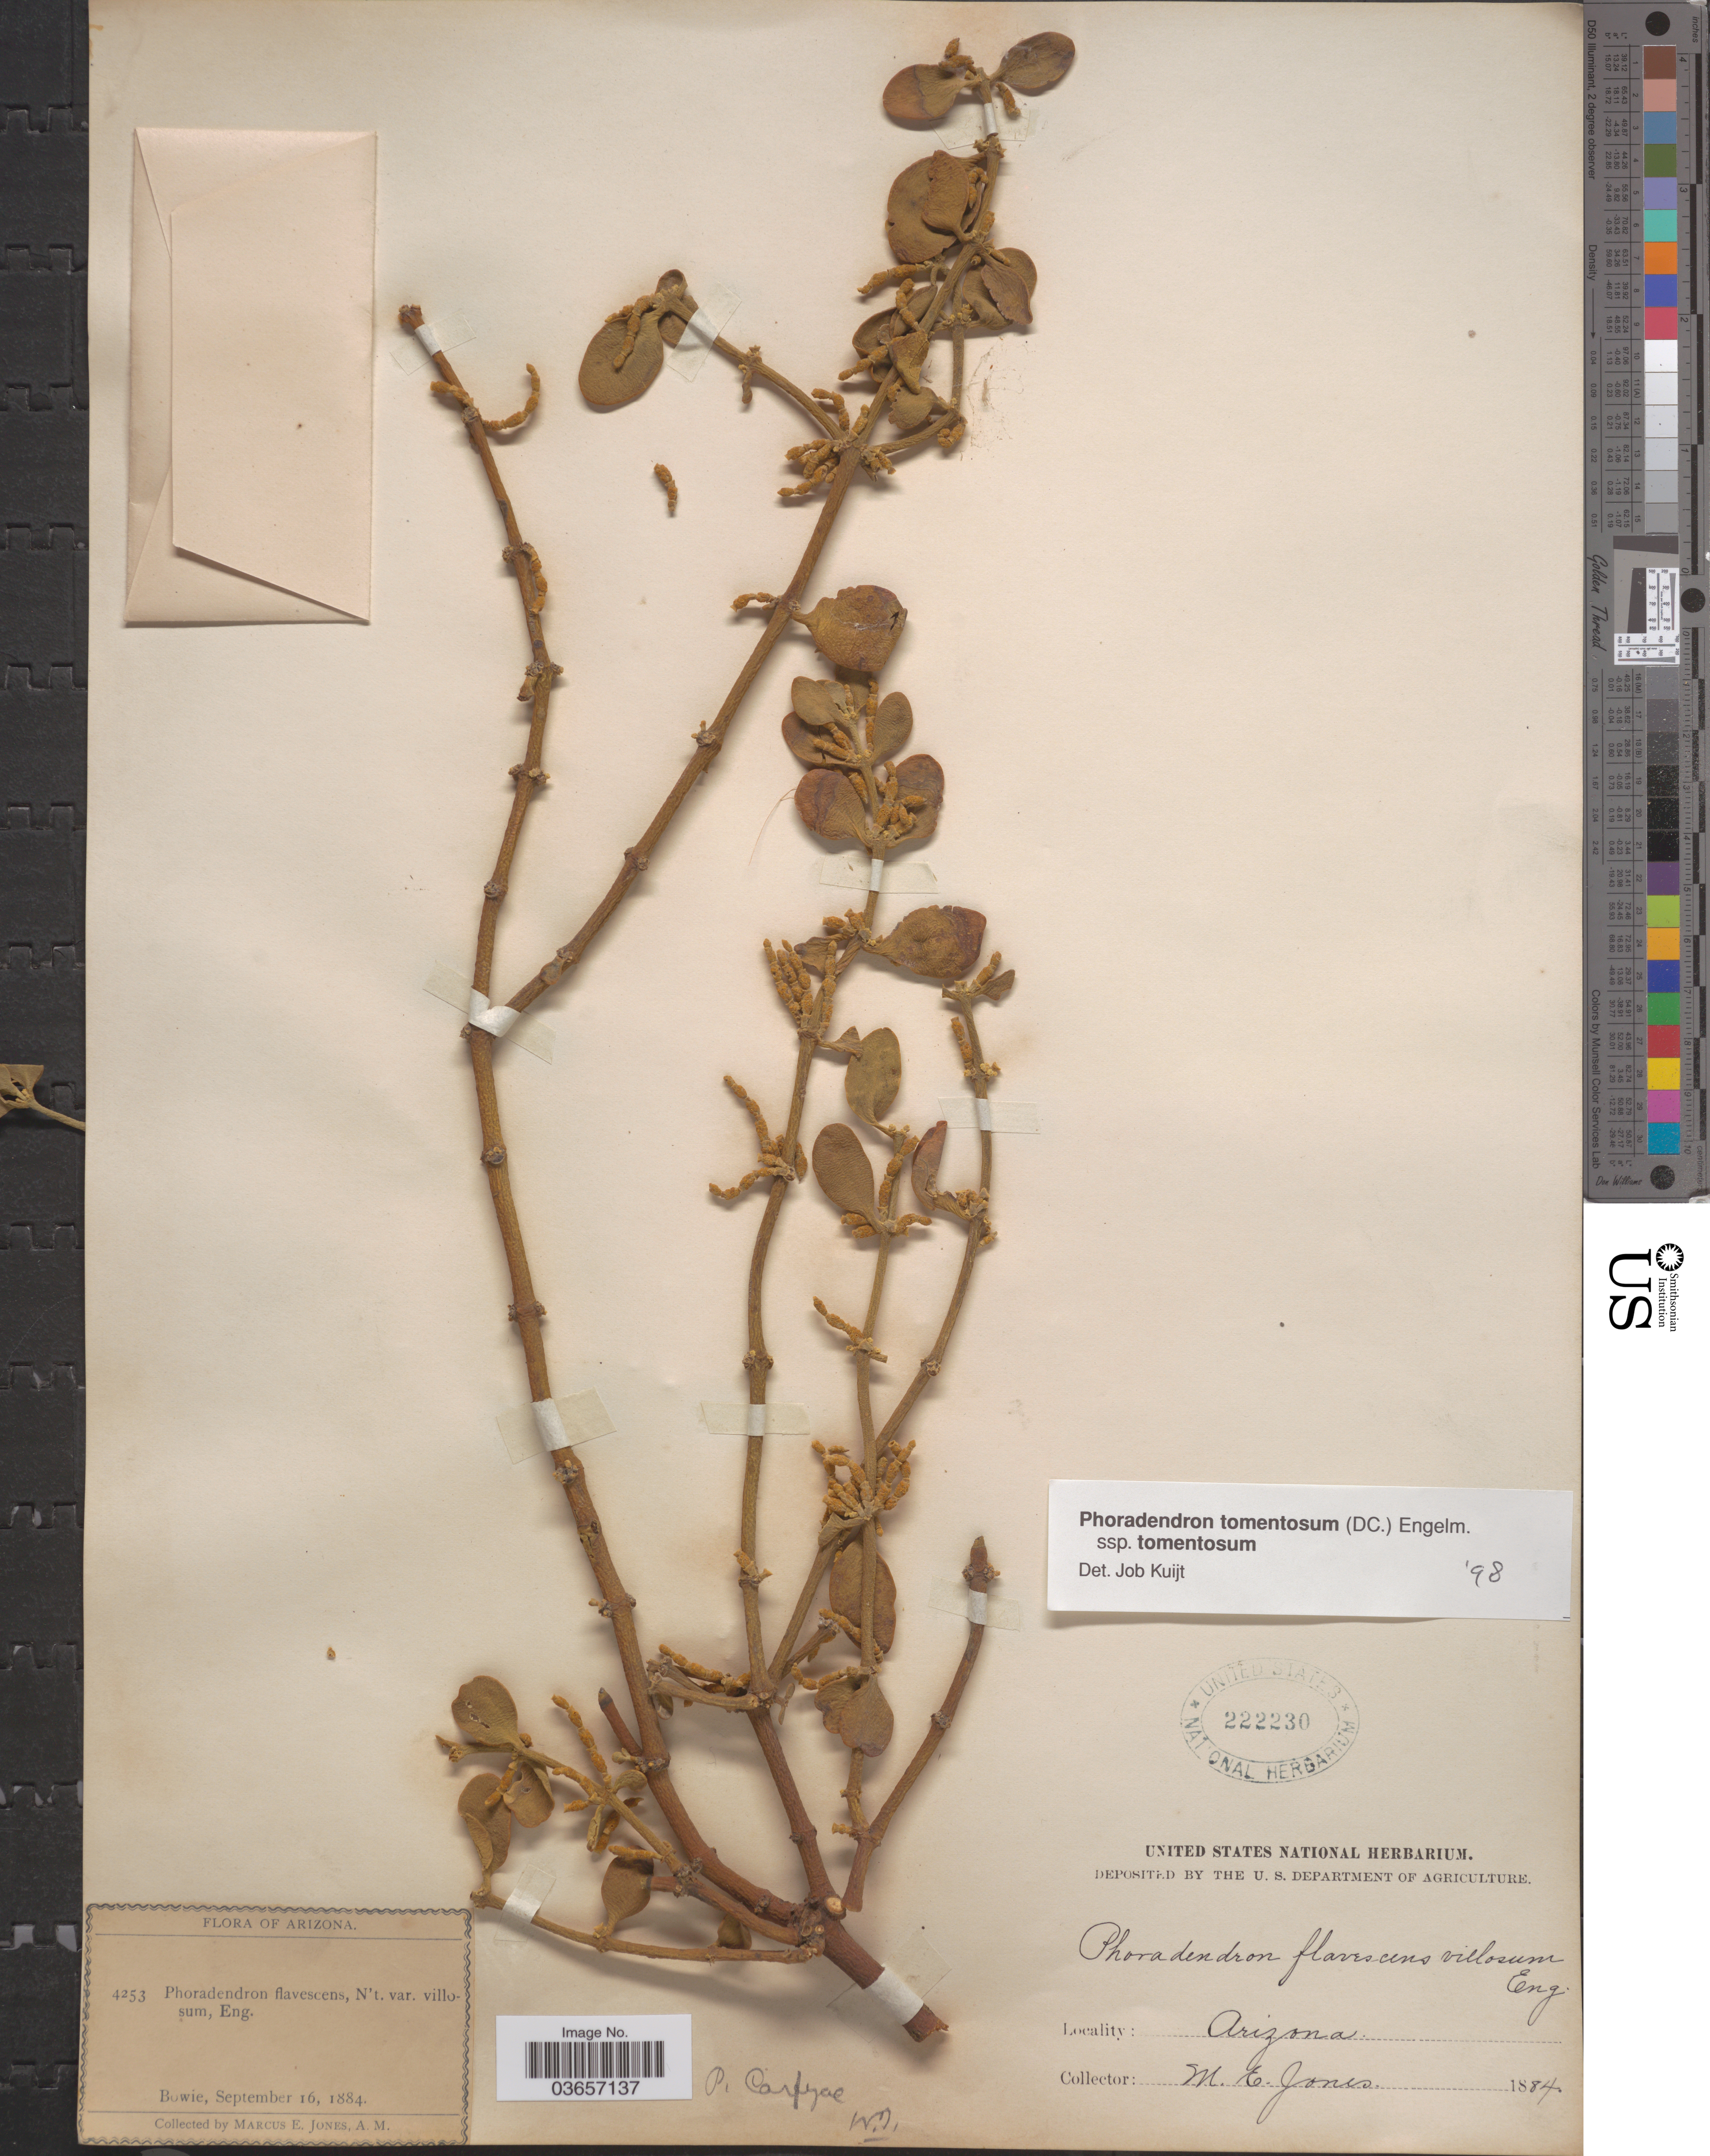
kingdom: Plantae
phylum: Tracheophyta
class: Magnoliopsida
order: Santalales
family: Viscaceae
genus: Phoradendron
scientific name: Phoradendron tomentosum subsp. tomentosum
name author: DC.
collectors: M. E. Jones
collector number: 4253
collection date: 1884-09-16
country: United States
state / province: Arizona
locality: Bowie.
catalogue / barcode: US 222230